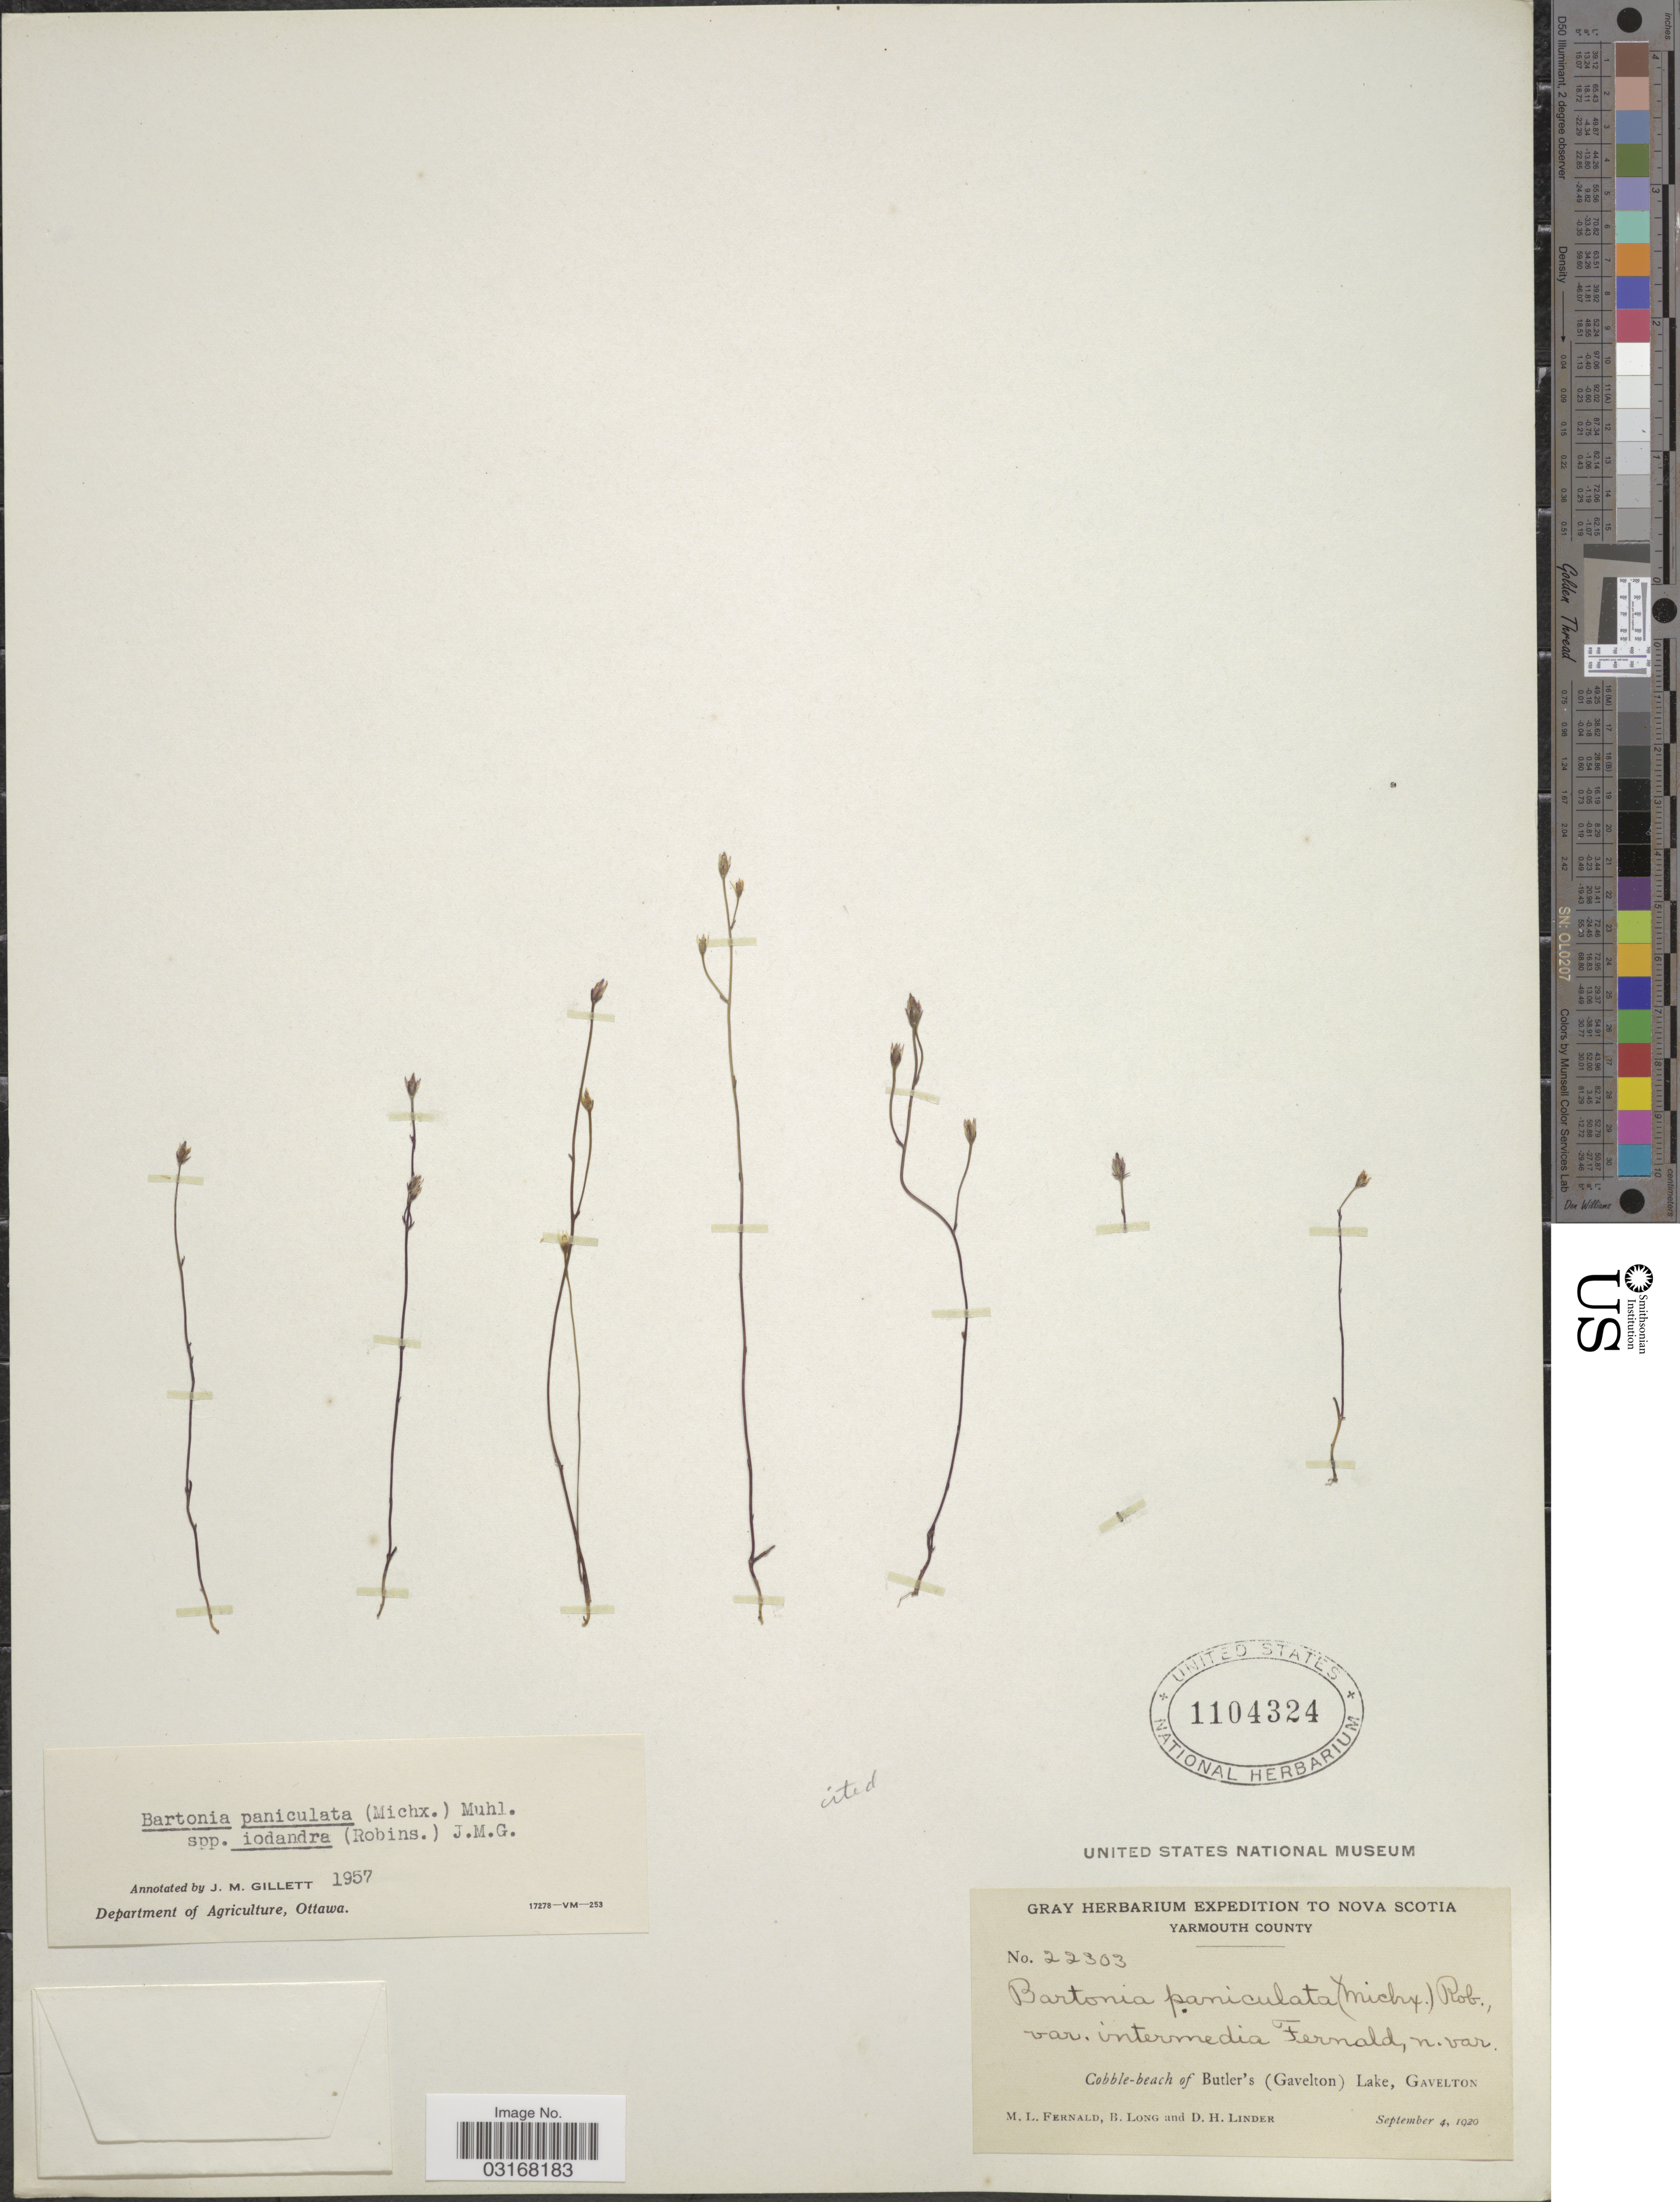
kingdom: Plantae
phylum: Tracheophyta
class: Magnoliopsida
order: Gentianales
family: Gentianaceae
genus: Bartonia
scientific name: Bartonia paniculata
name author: (Michx.) Muhl.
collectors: M. L. Fernald, B. Long & D. Linder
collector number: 22303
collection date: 1920-09-04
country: Canada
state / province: Nova Scotia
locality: Yarmouth County. Cobble-beach of Butler's (Gavelton) Lake, Gavelton.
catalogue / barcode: US 1104324